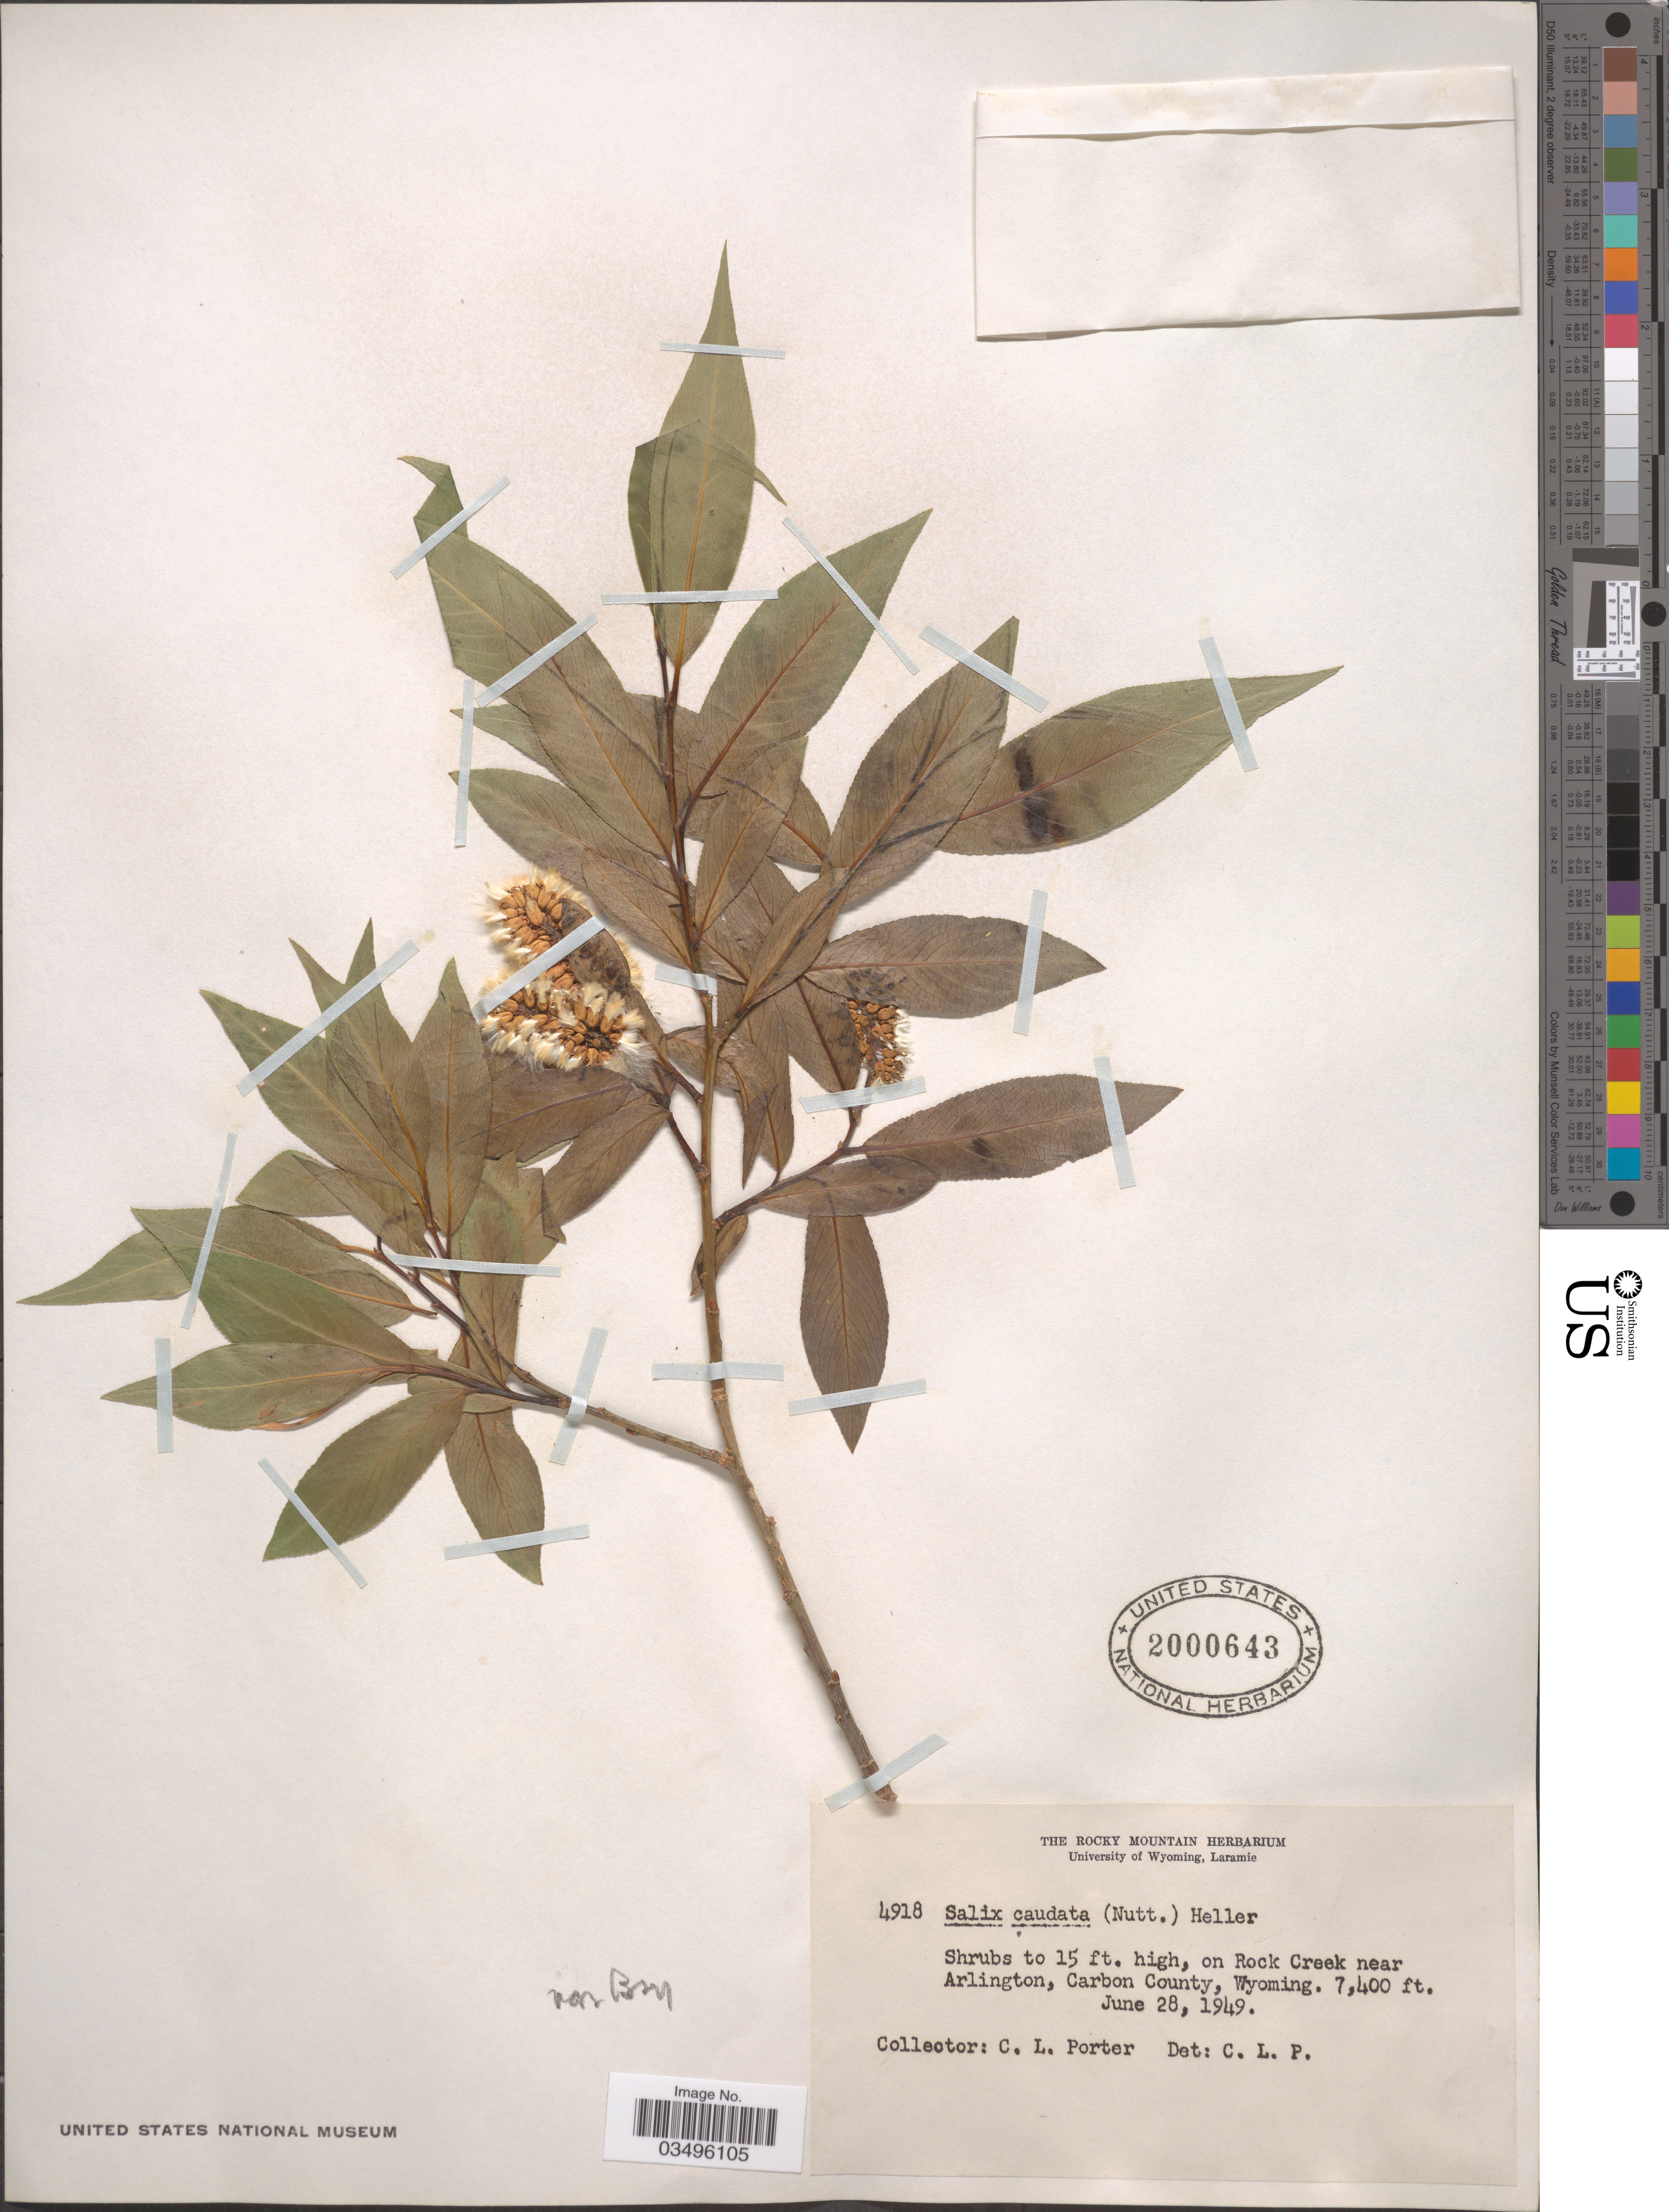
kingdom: Plantae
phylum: Tracheophyta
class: Magnoliopsida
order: Malpighiales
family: Salicaceae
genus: Salix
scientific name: Salix caudata var. bryantiana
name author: C.R. Ball & Bracelin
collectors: C. L. Porter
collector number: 4918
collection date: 1949-06-28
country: United States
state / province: Wyoming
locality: On Rock Creek near Arlington, Carbon County.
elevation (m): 2256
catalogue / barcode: US 2000643